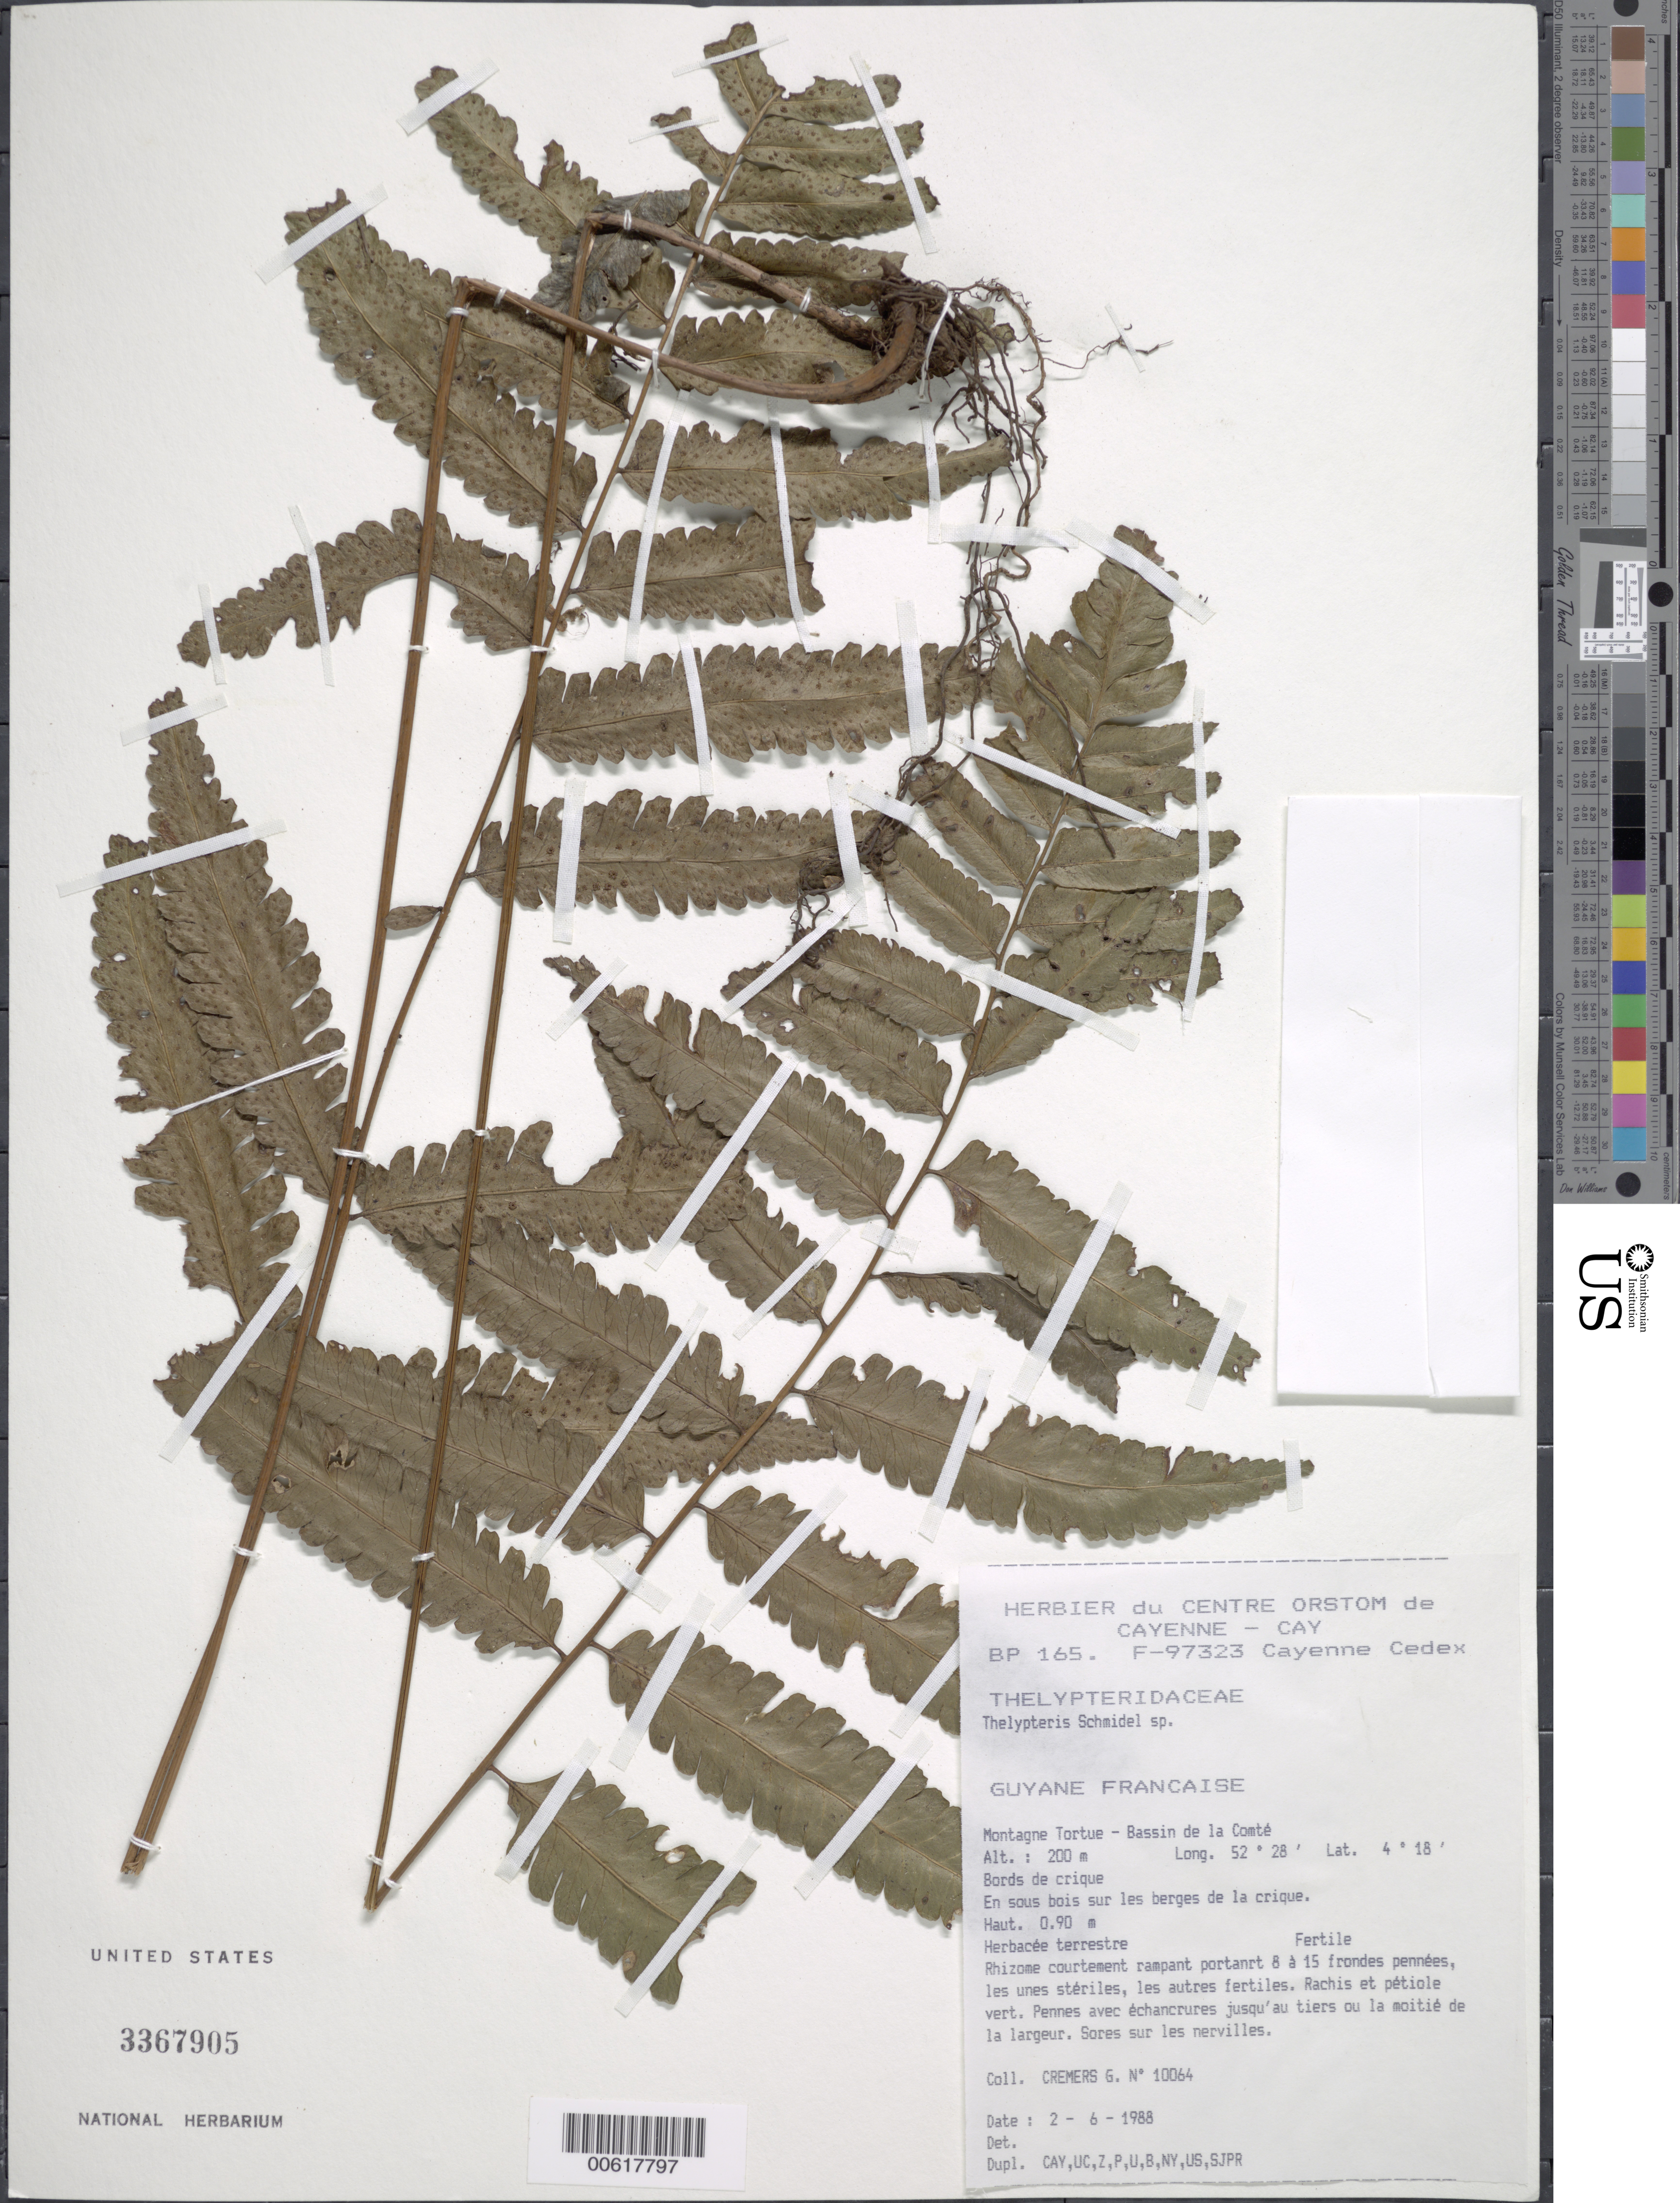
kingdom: Plantae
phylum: Tracheophyta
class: Polypodiopsida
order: Polypodiales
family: Thelypteridaceae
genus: Amauropelta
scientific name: Amauropelta sp.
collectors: G. Cremers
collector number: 10064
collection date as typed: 2-Jun-88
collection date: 1988-06-02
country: French Guiana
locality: Montagne Tortue, Bassin de la Comte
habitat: Along creek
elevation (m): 200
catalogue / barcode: US 3367905